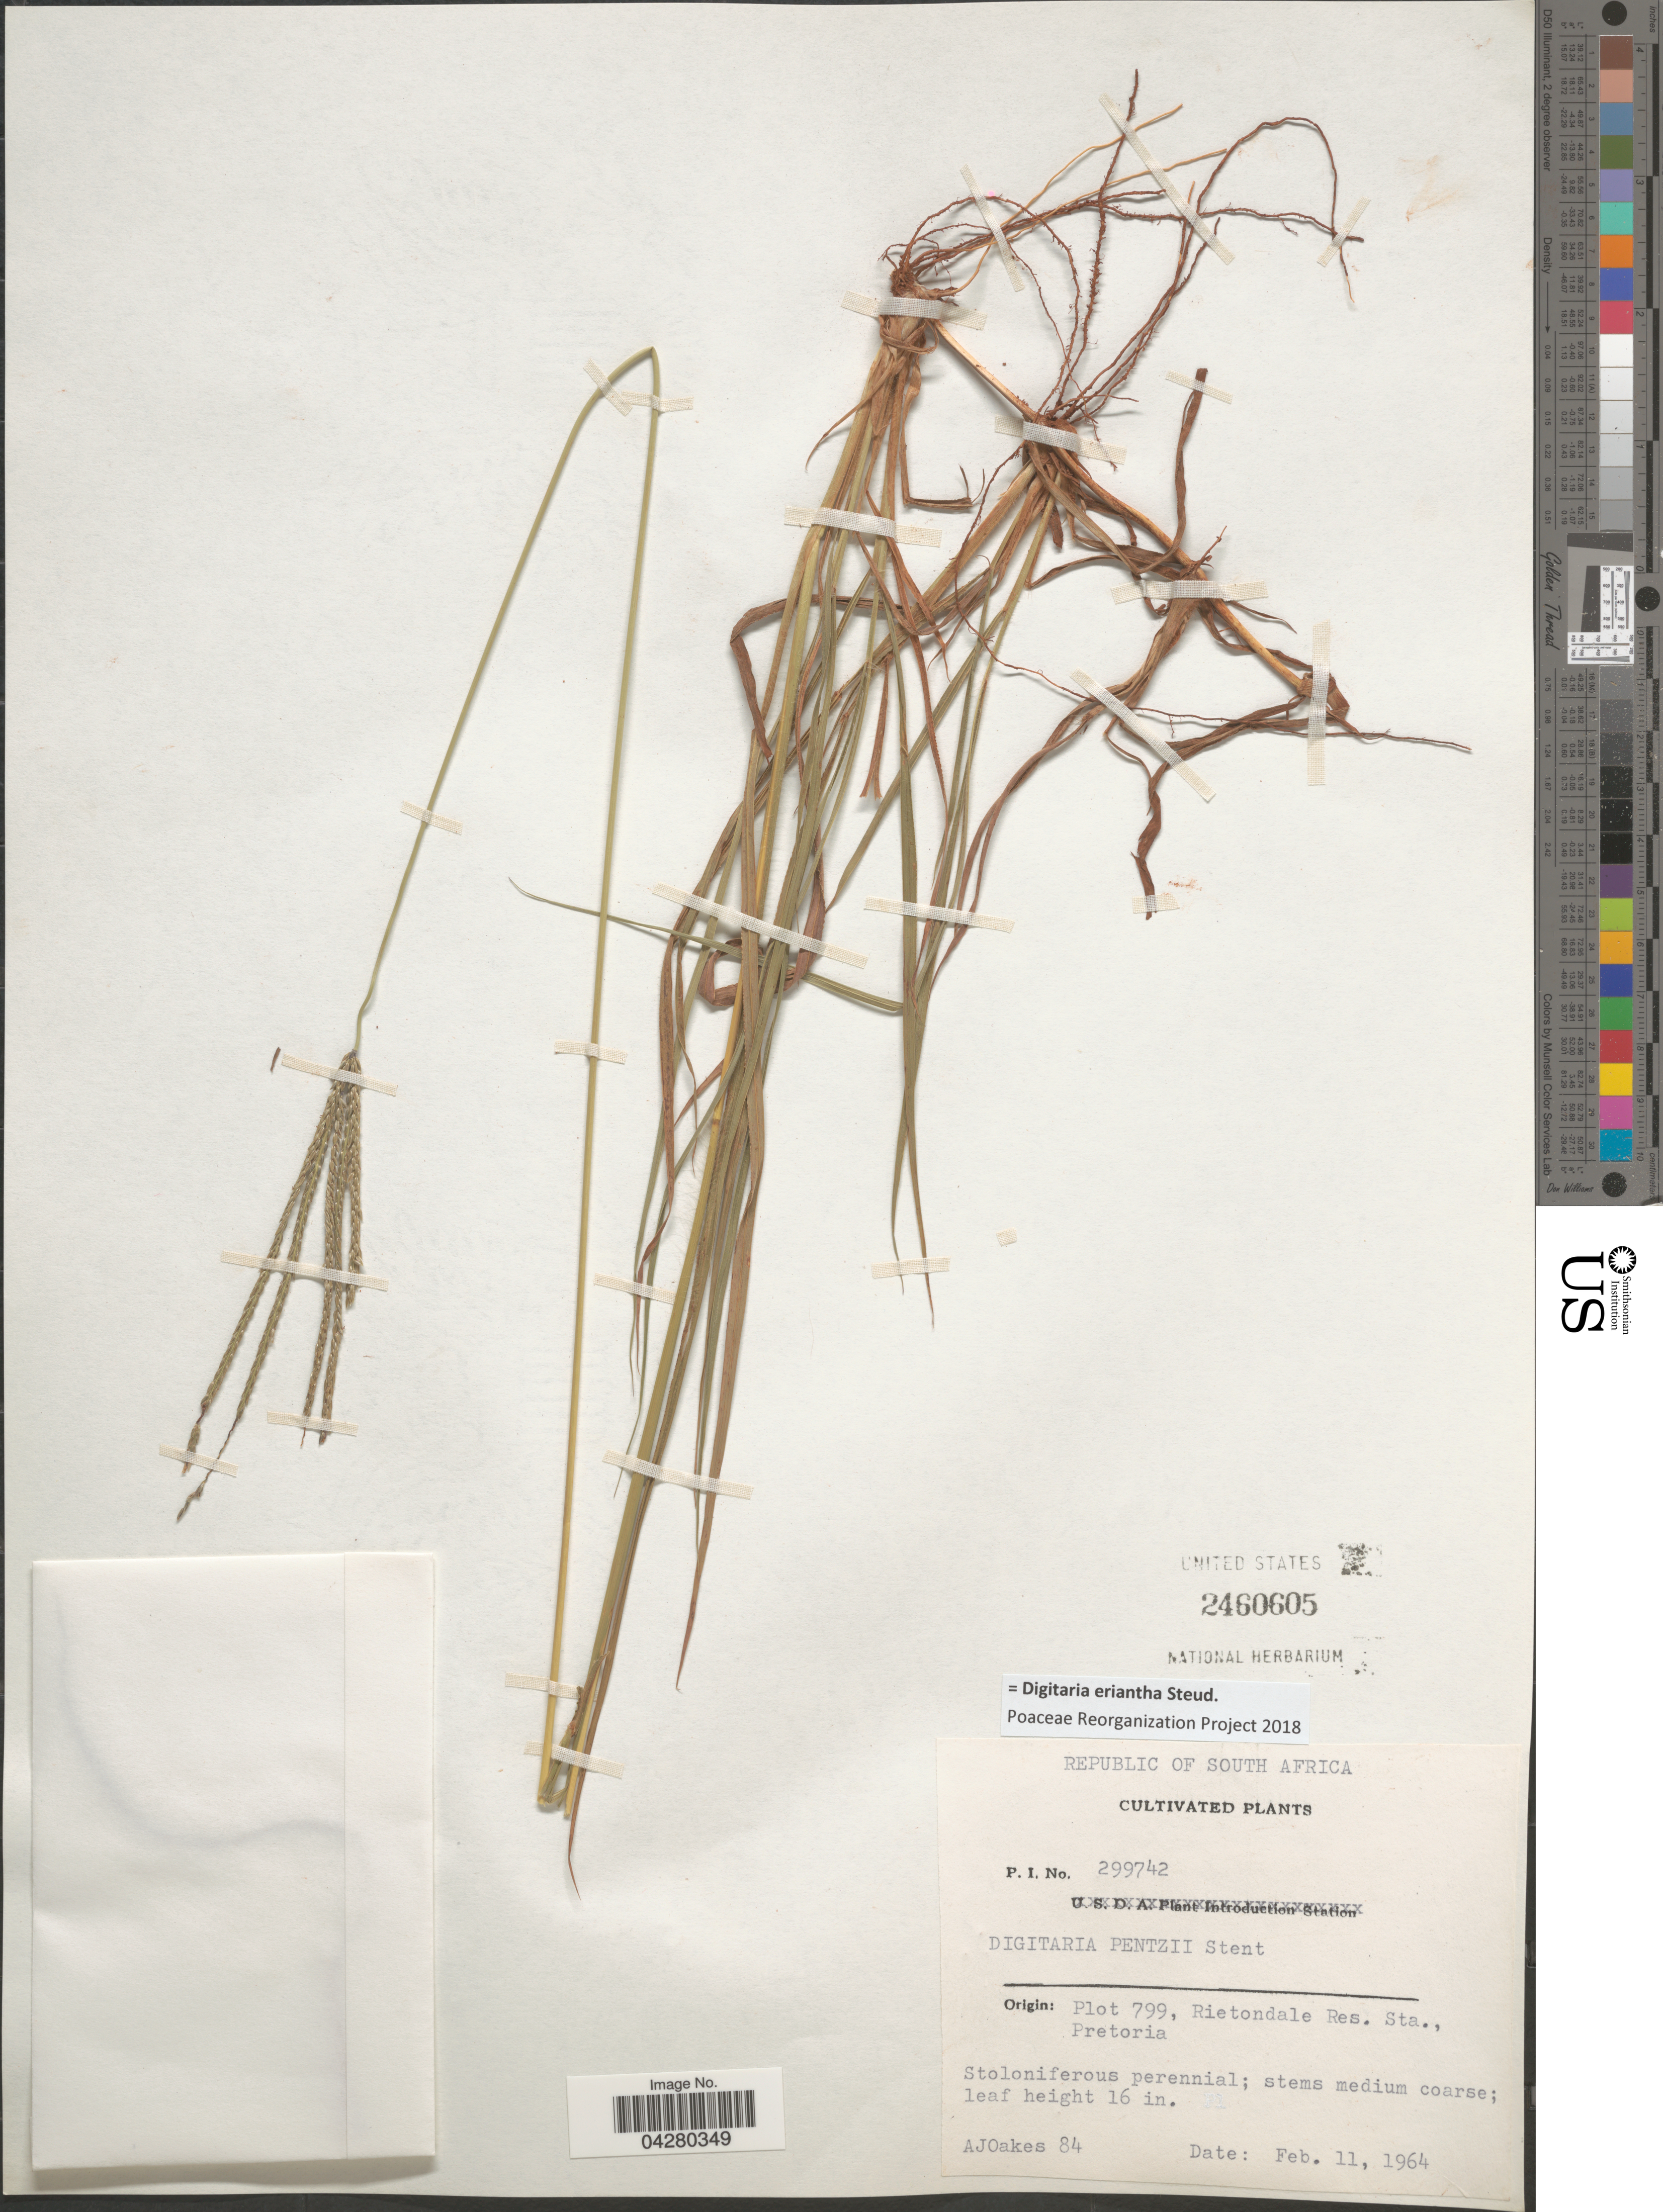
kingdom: Plantae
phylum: Tracheophyta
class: Liliopsida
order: Poales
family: Poaceae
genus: Digitaria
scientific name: Digitaria eriantha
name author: Steud.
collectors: A. Oakes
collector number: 84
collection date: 1964-02-11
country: South Africa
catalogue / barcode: US 2460605